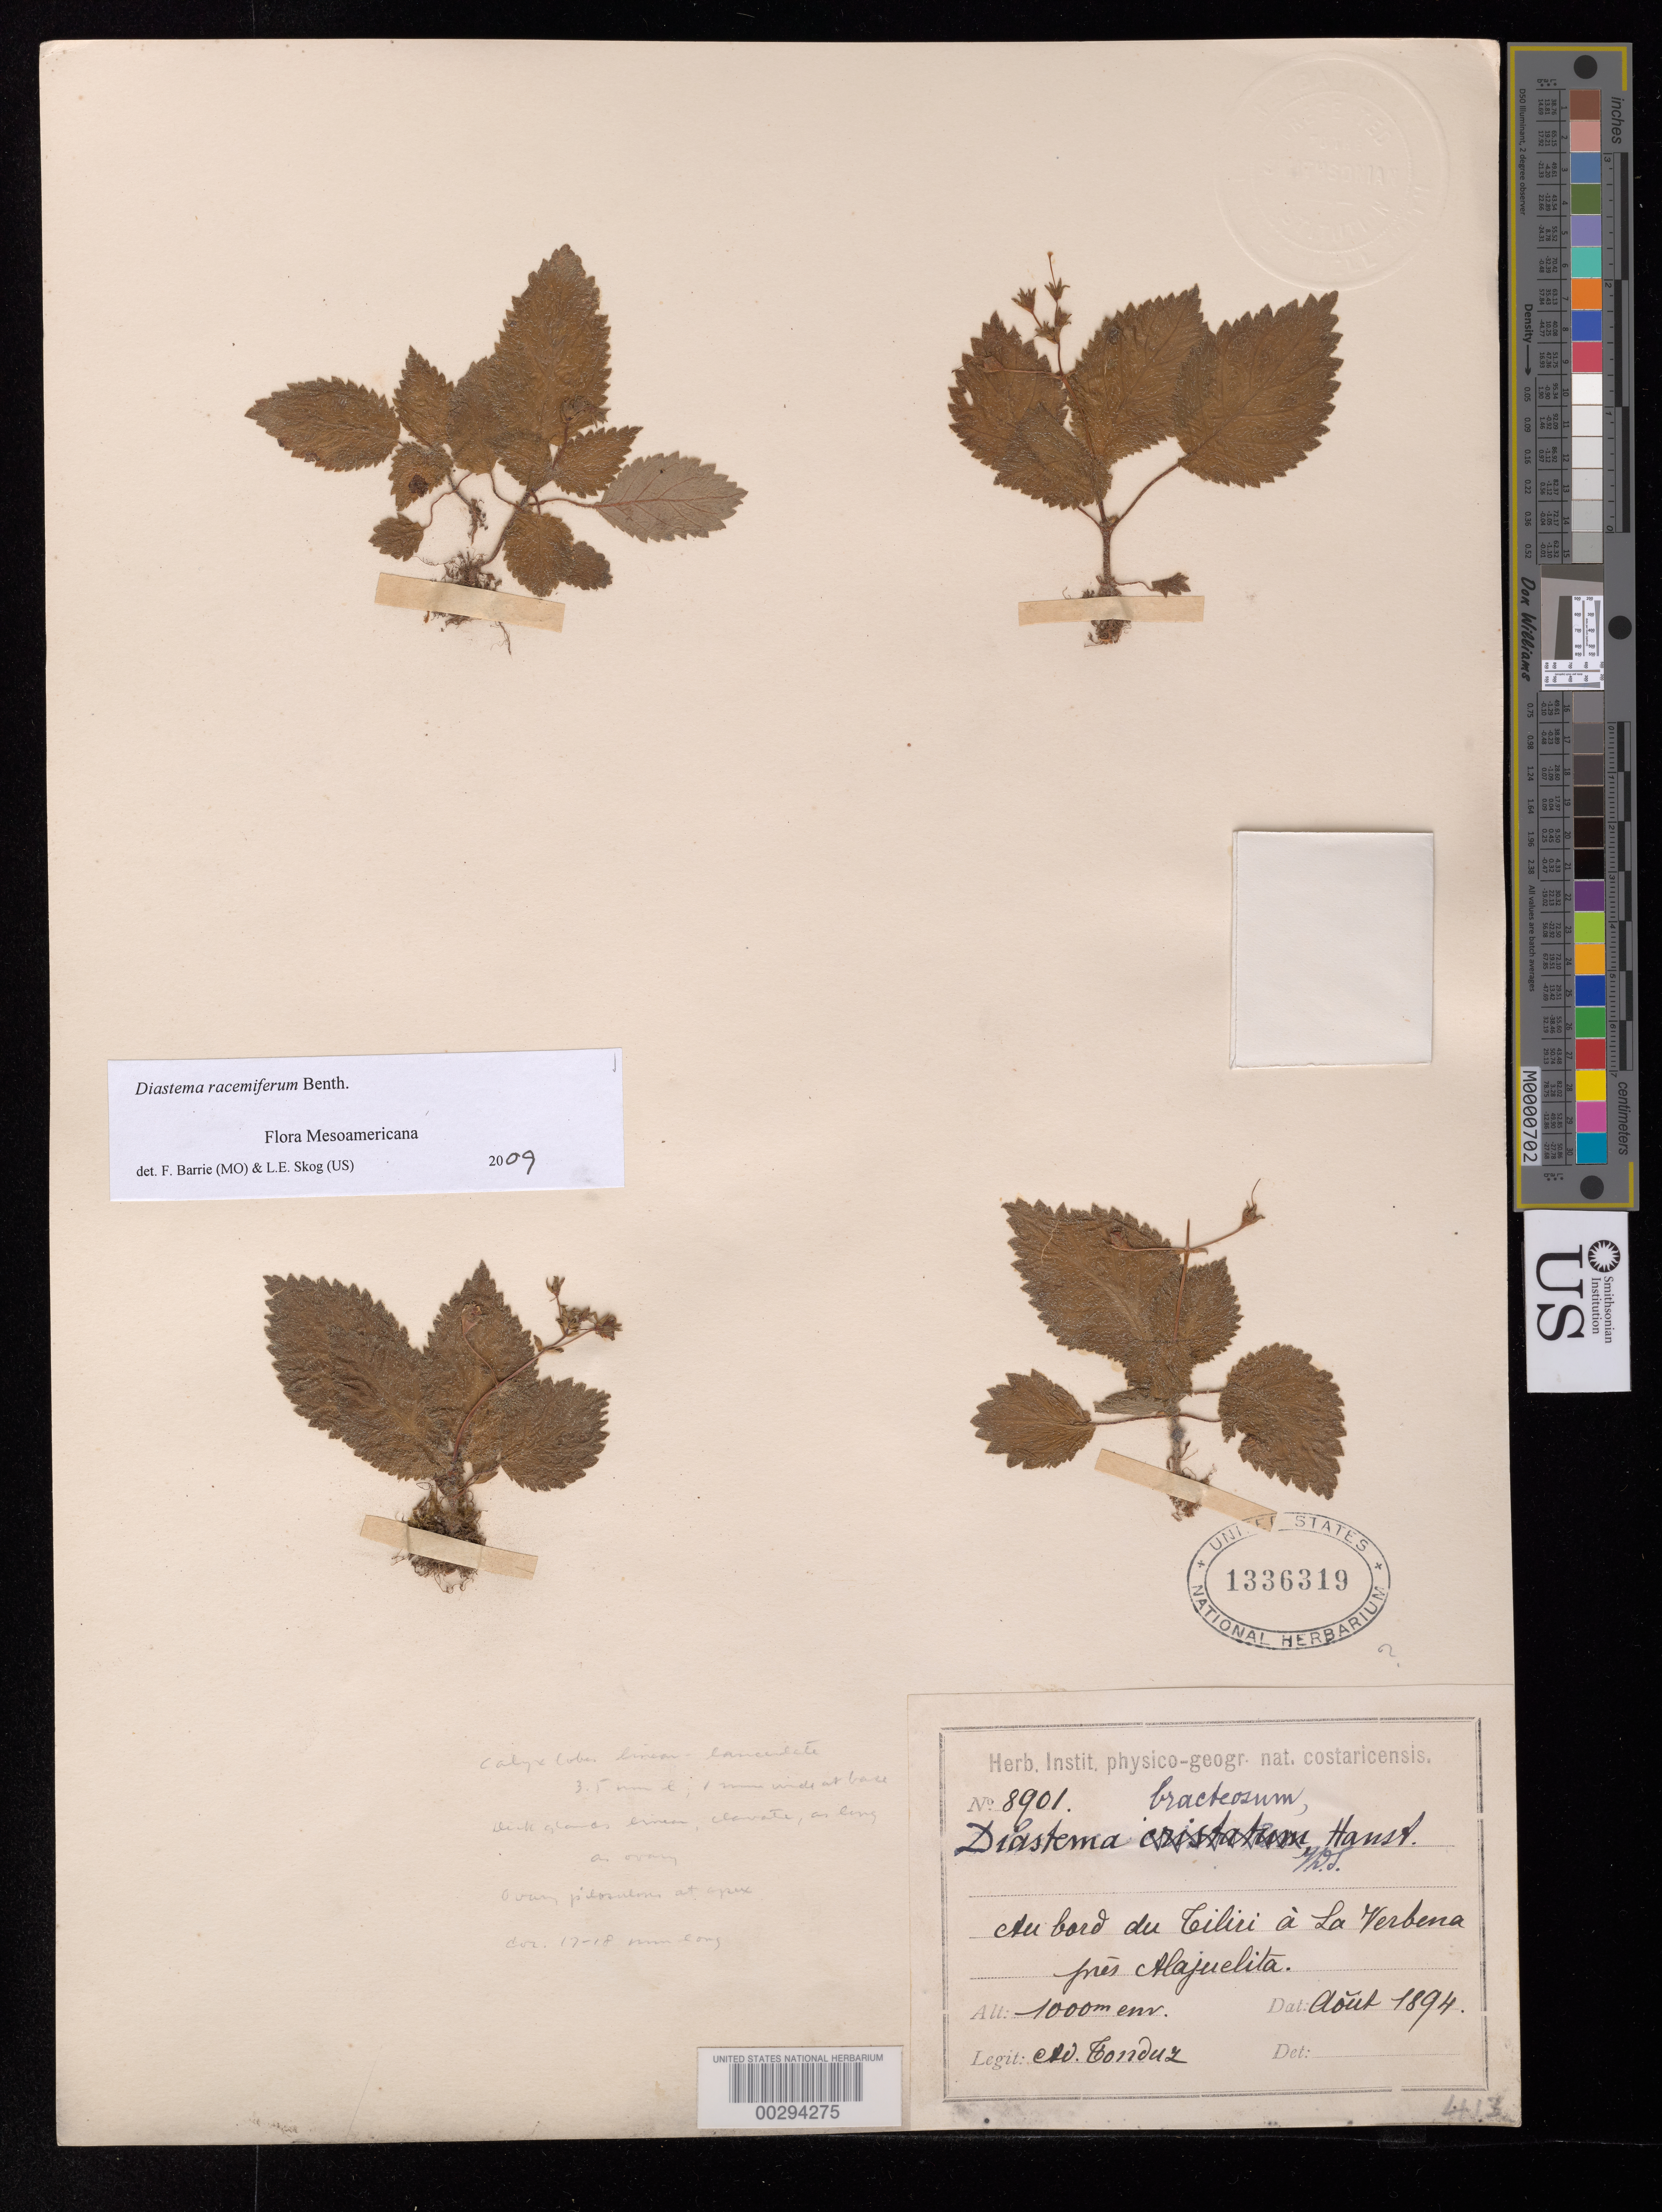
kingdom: Plantae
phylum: Tracheophyta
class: Magnoliopsida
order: Lamiales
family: Gesneriaceae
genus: Diastema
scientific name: Diastema racemiferum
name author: Benth.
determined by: Barrie, F. R.; Skog, Laurence E.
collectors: A. Tonduz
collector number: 8901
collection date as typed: Aug 1894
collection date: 1894-08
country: Costa Rica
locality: Au bord du Tiliri à La Verbena près Alajuelita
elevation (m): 1000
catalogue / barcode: US 1336319